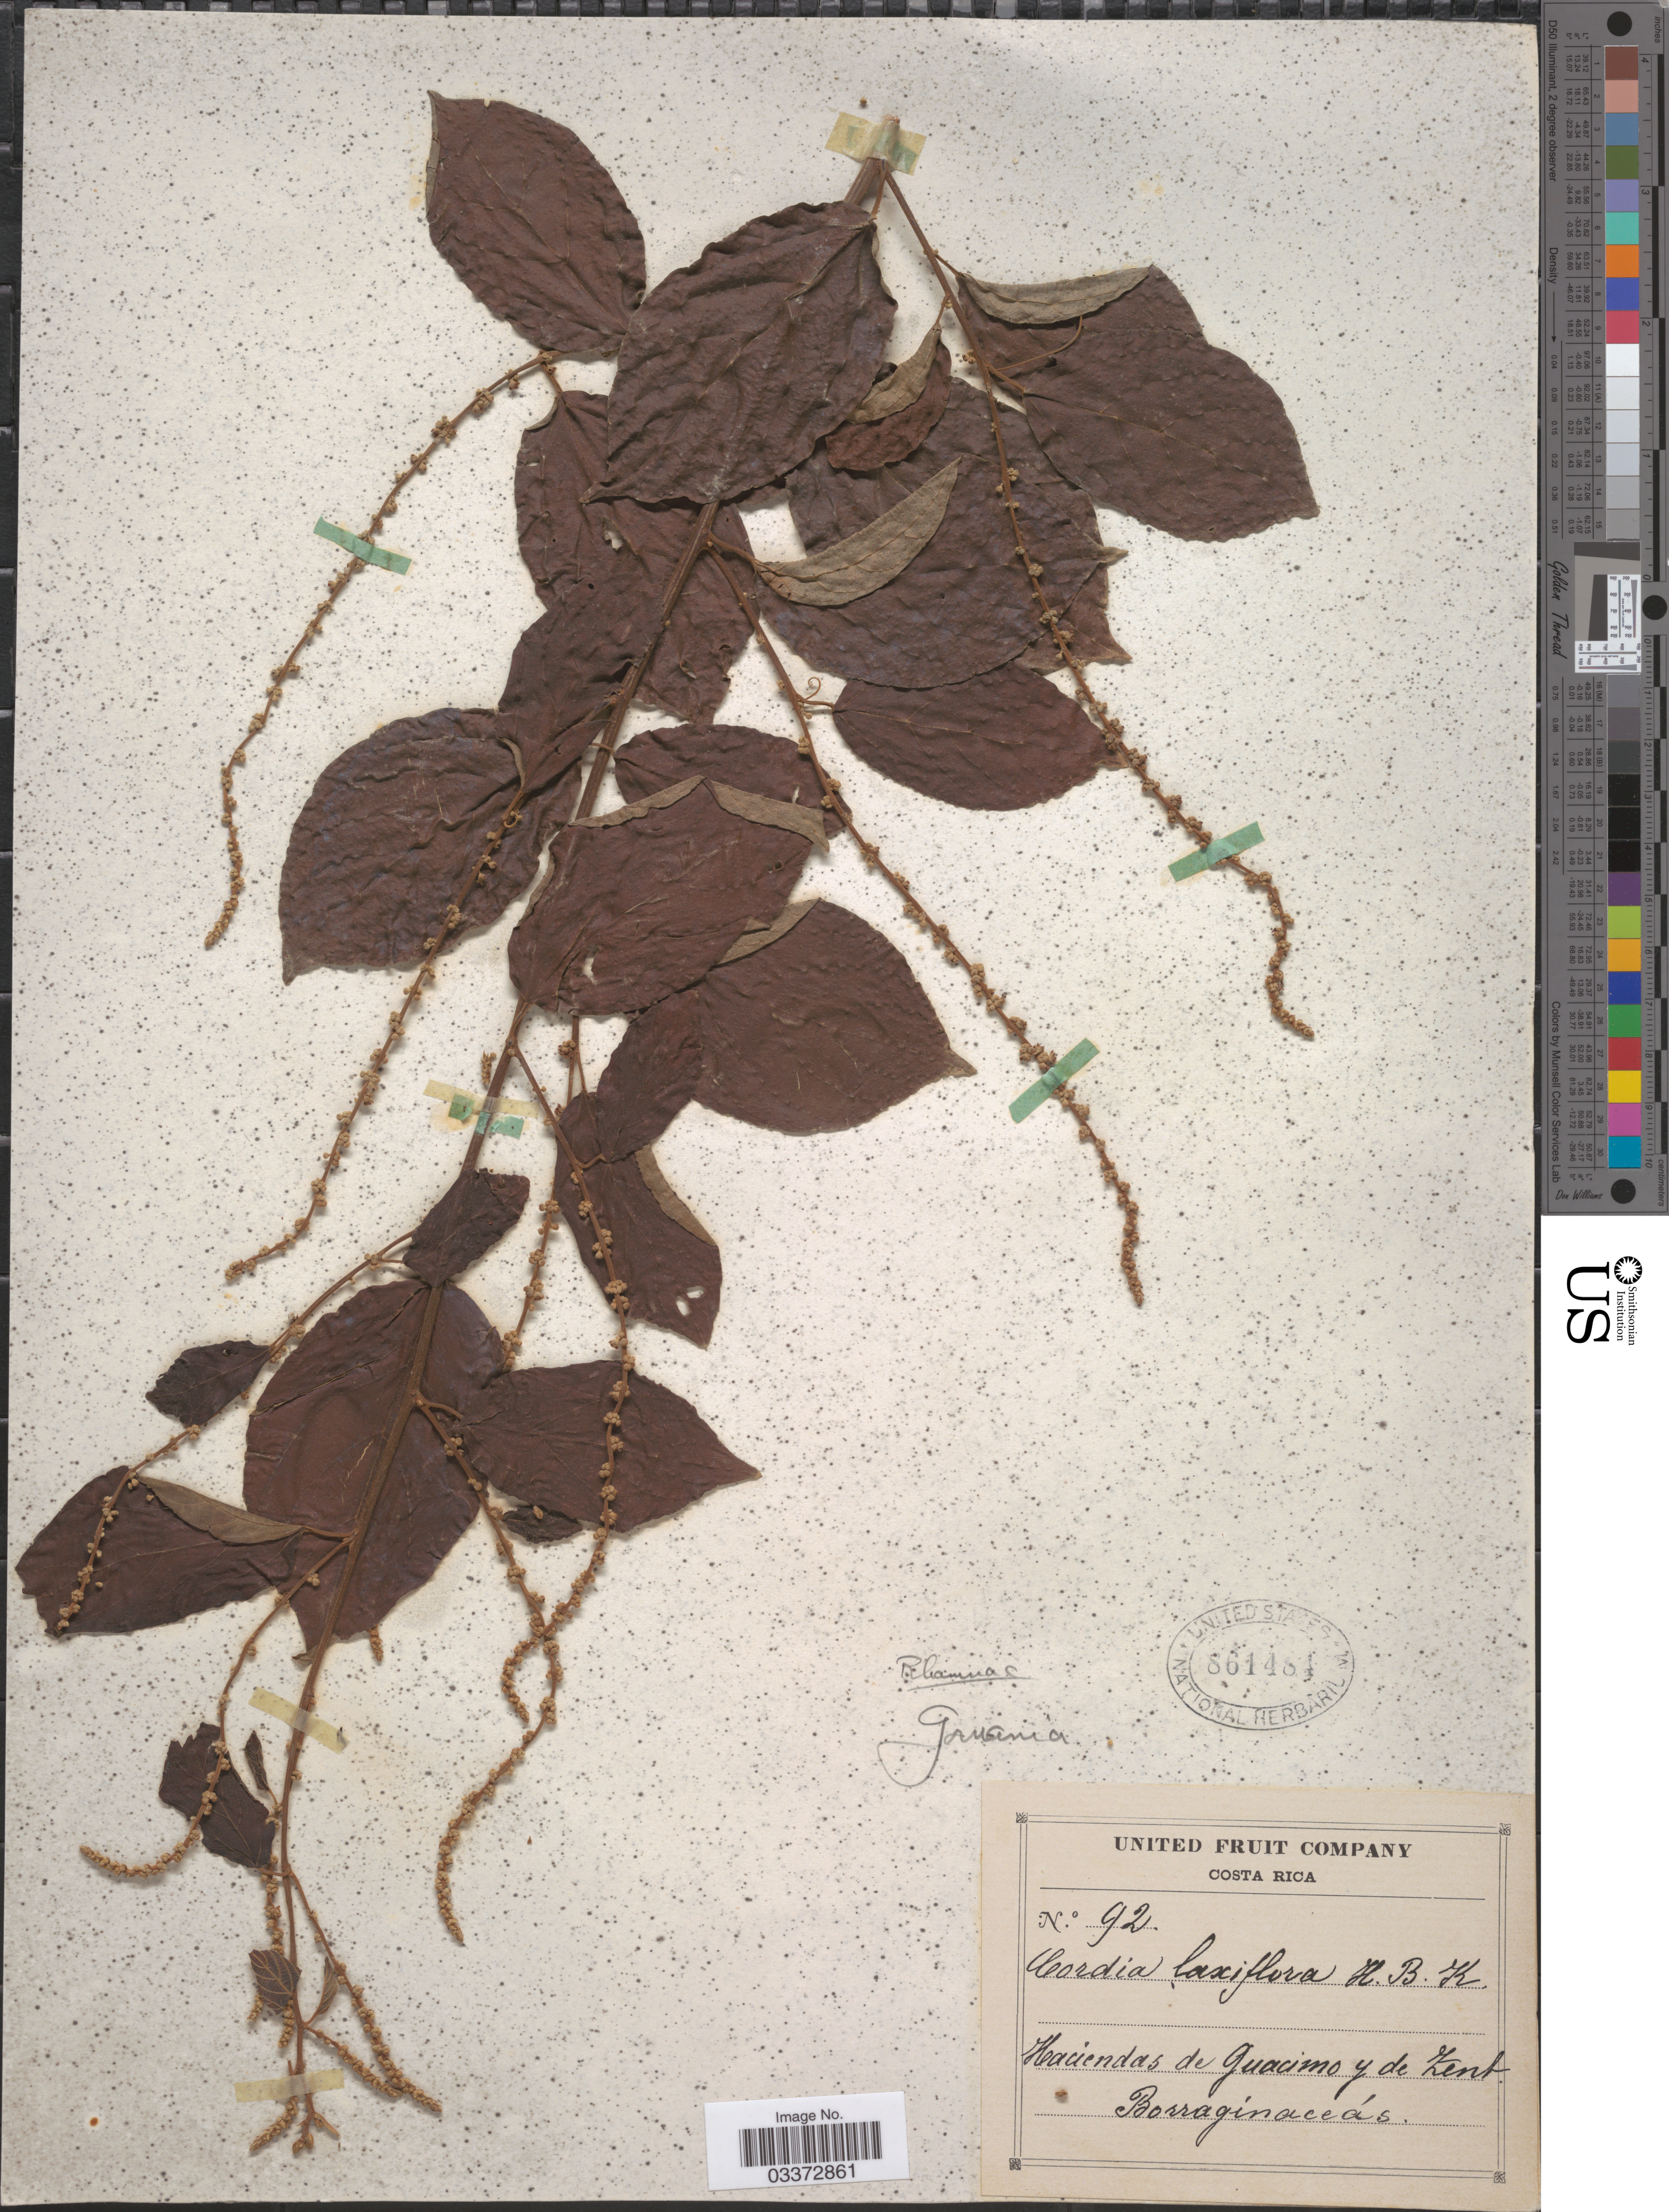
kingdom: Plantae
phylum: Tracheophyta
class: Magnoliopsida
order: Rosales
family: Rhamnaceae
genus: Gouania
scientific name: Gouania sp.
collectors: United Fruit Company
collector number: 92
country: Costa Rica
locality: Haciendas de Guacimo y de Zent. Borraginaceás. [unsure placement]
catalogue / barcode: US 861481